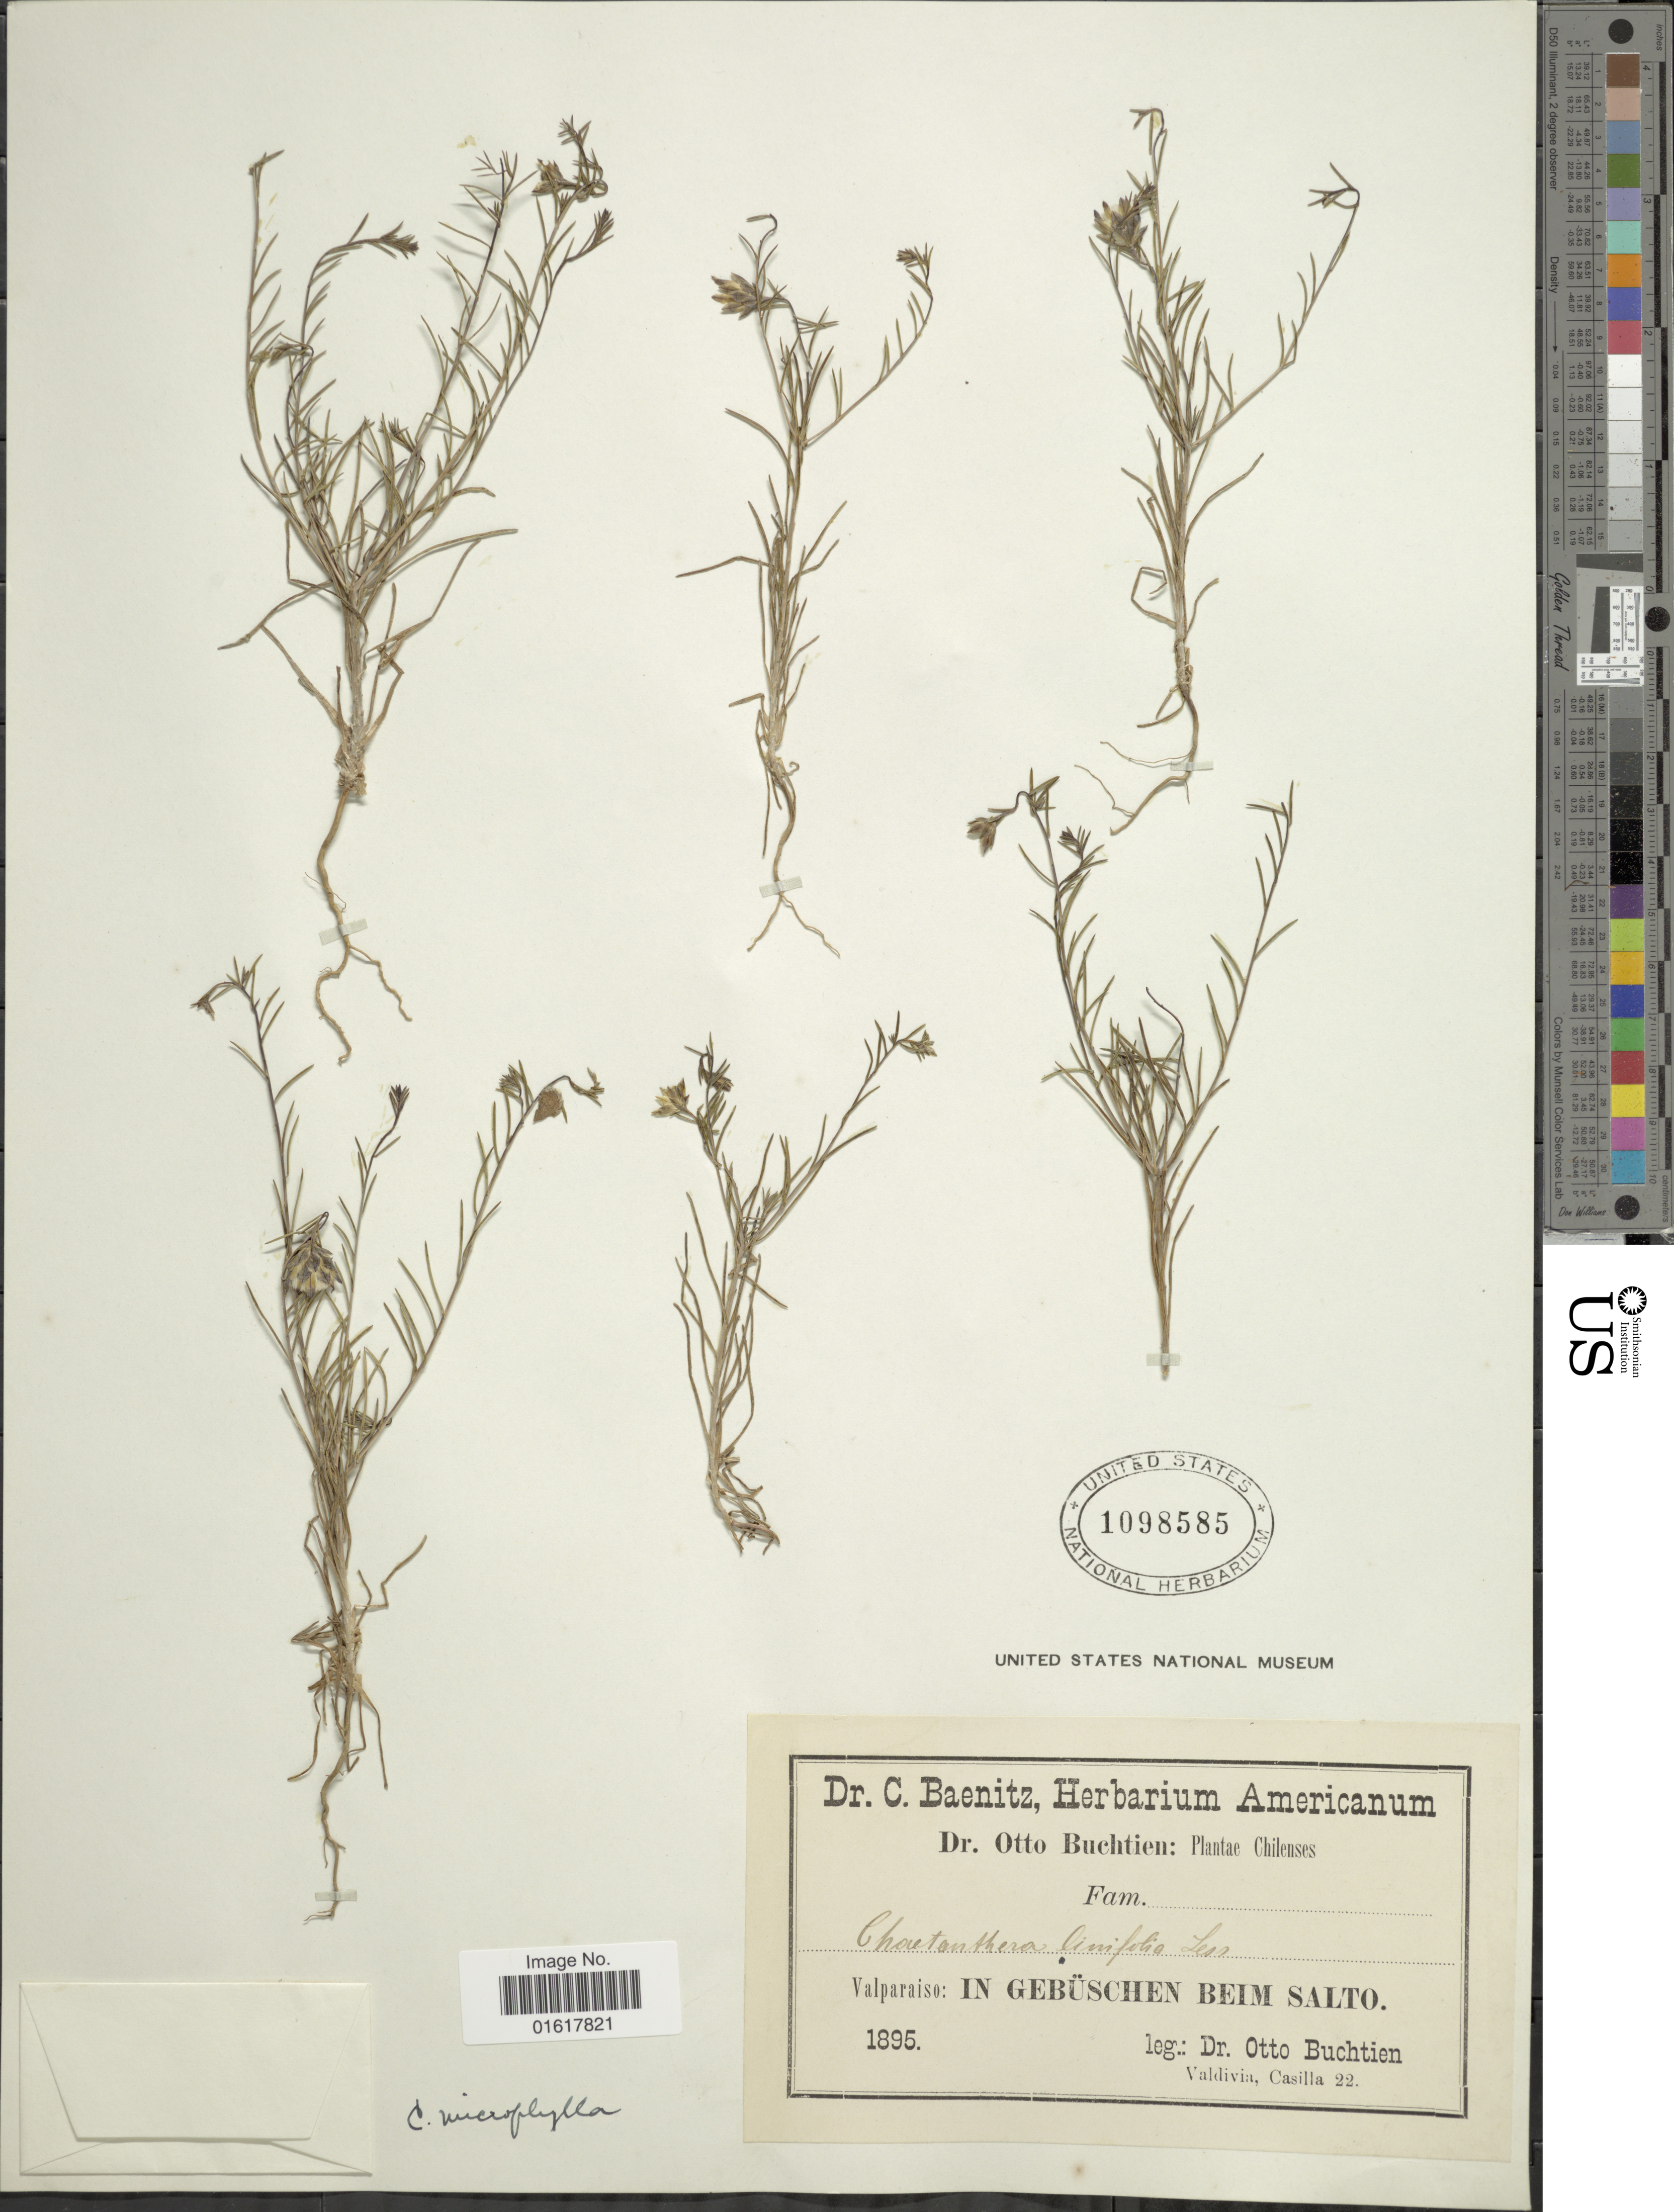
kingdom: Plantae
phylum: Tracheophyta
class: Magnoliopsida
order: Asterales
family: Asteraceae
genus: Chaetanthera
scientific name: Chaetanthera microphylla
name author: (Cass.) Hook. & Arn.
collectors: O. Buchtien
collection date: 1895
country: Chile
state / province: Valparaíso (V)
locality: Valparaiso: In Gebüschen Beim Salto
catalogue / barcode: US 1098585